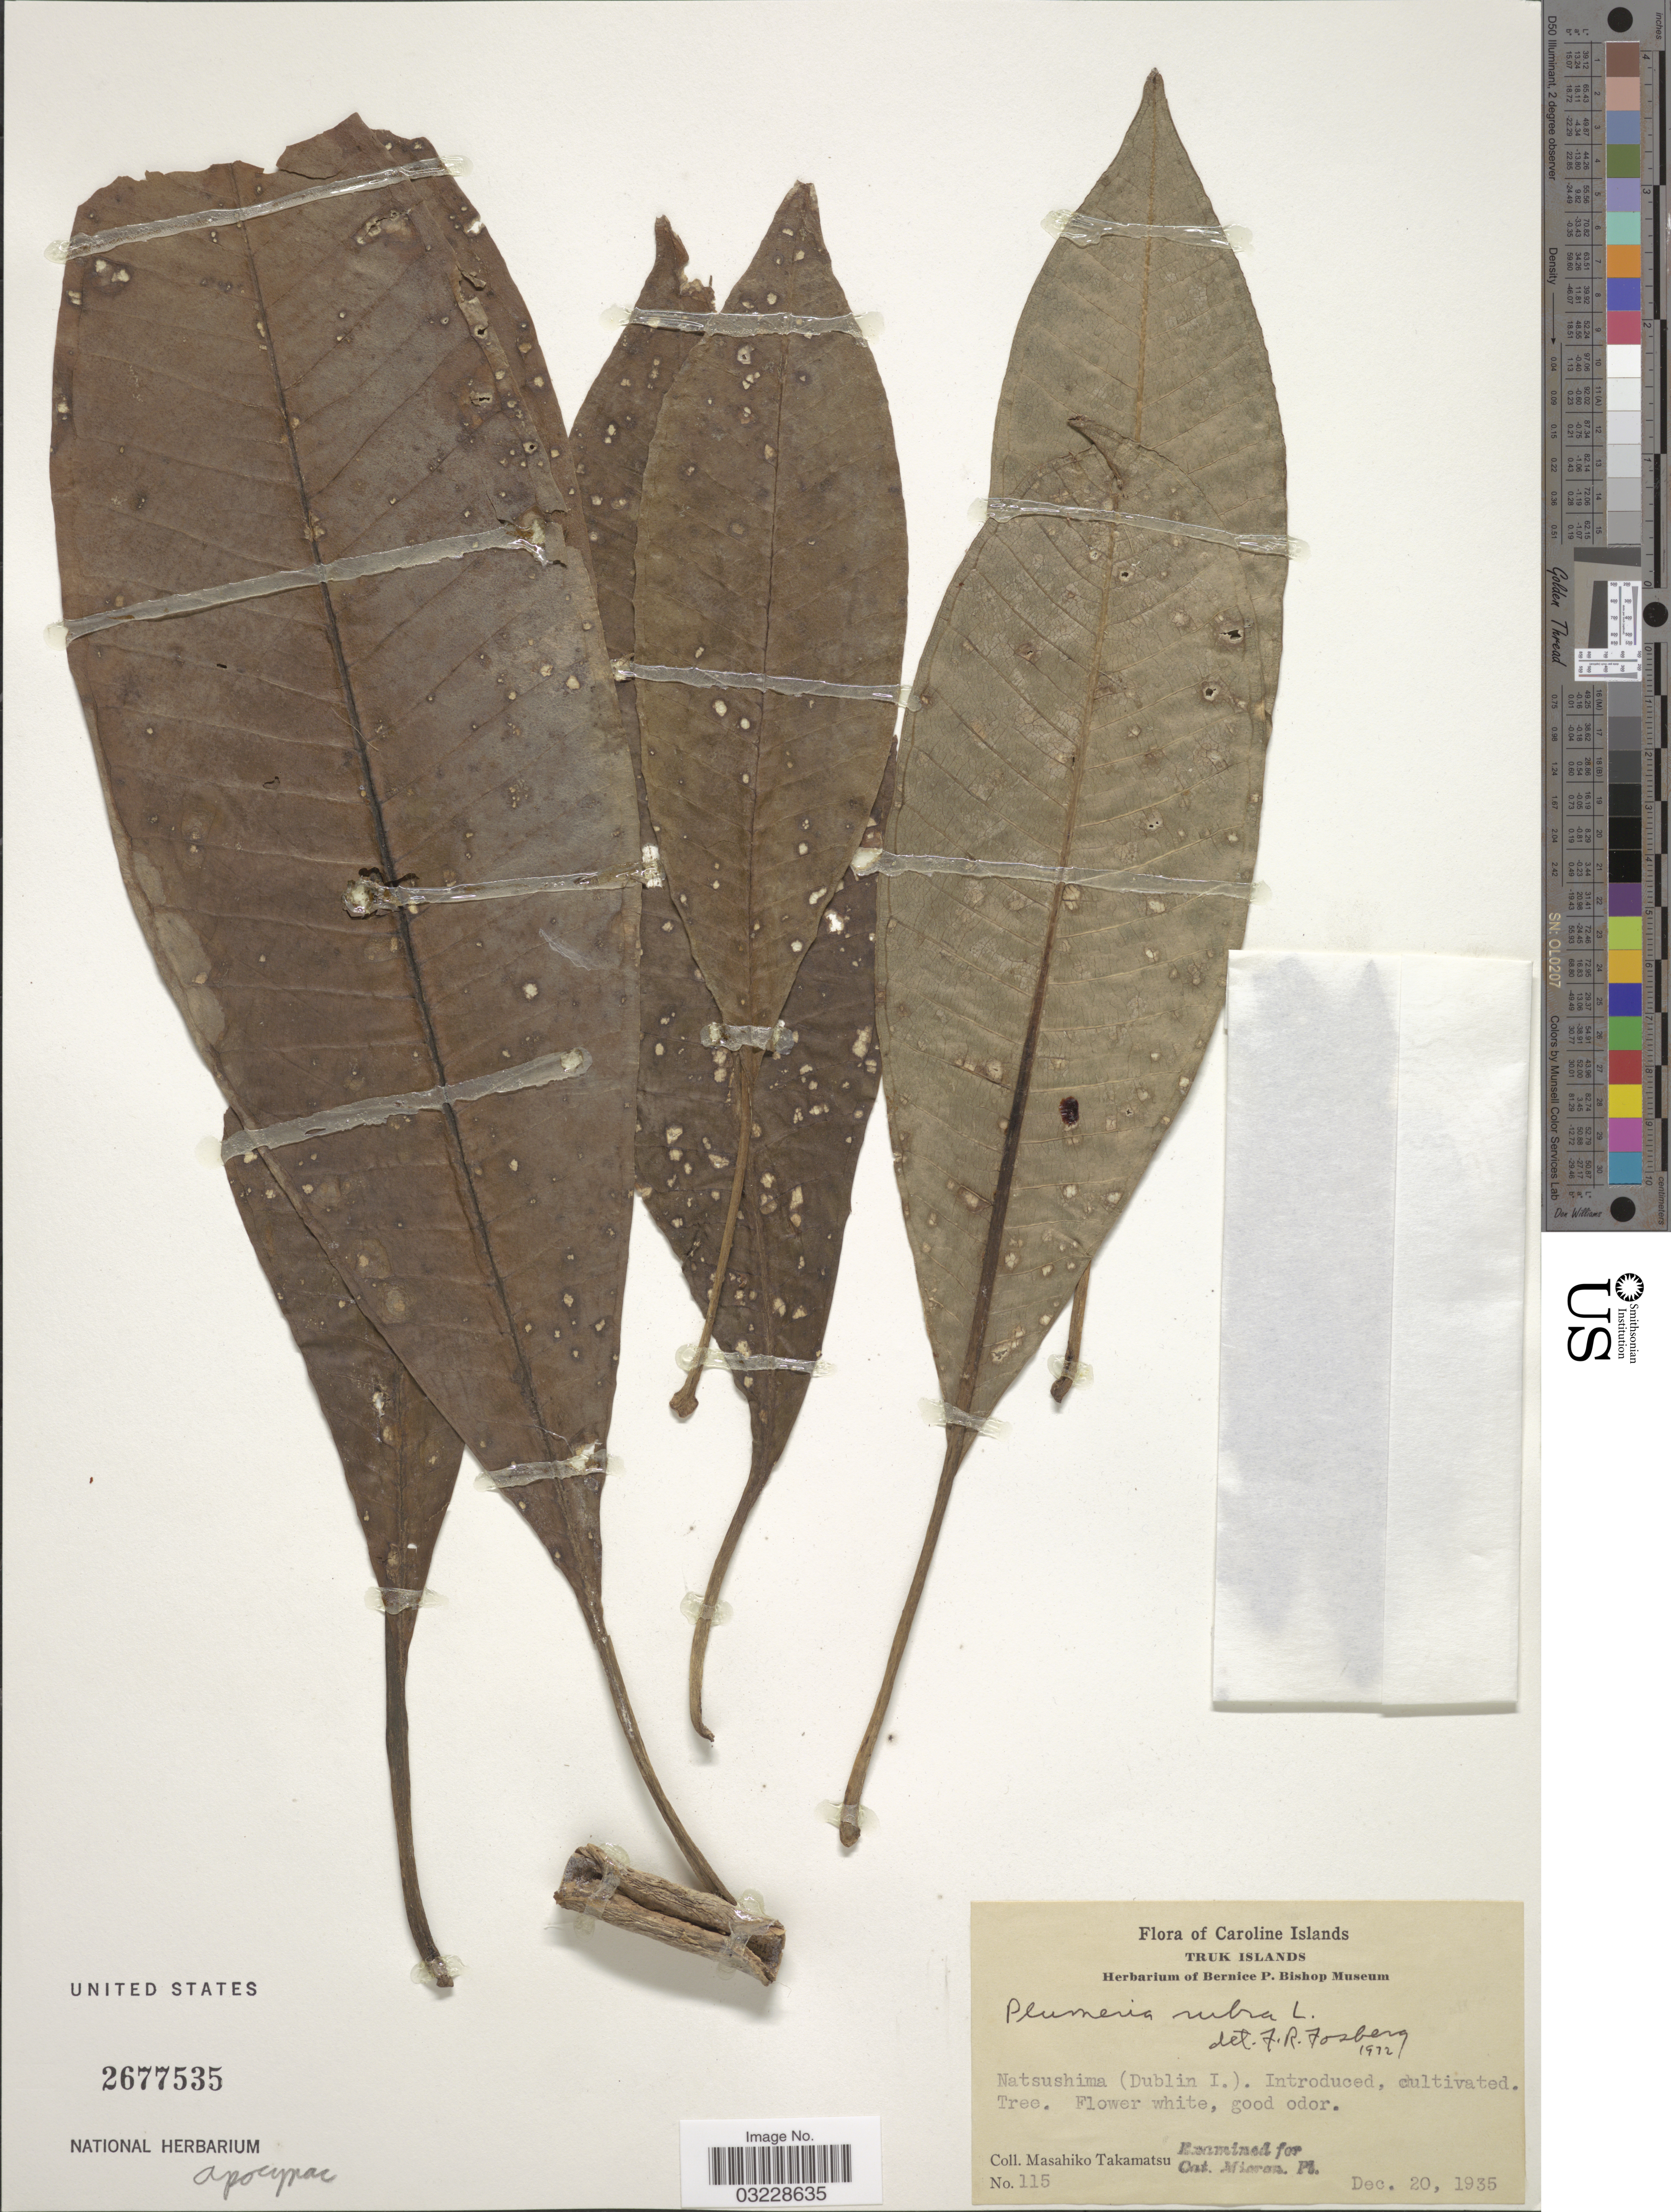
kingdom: Plantae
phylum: Tracheophyta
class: Magnoliopsida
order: Gentianales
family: Apocynaceae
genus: Plumeria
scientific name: Plumeria rubra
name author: L.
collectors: M. Takamatsu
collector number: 115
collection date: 1935-12-20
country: Micronesia, Federated States of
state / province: Truk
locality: Caroline Islands, Truk Islands, Natsushima (Dublin I.).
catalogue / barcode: US 2677535